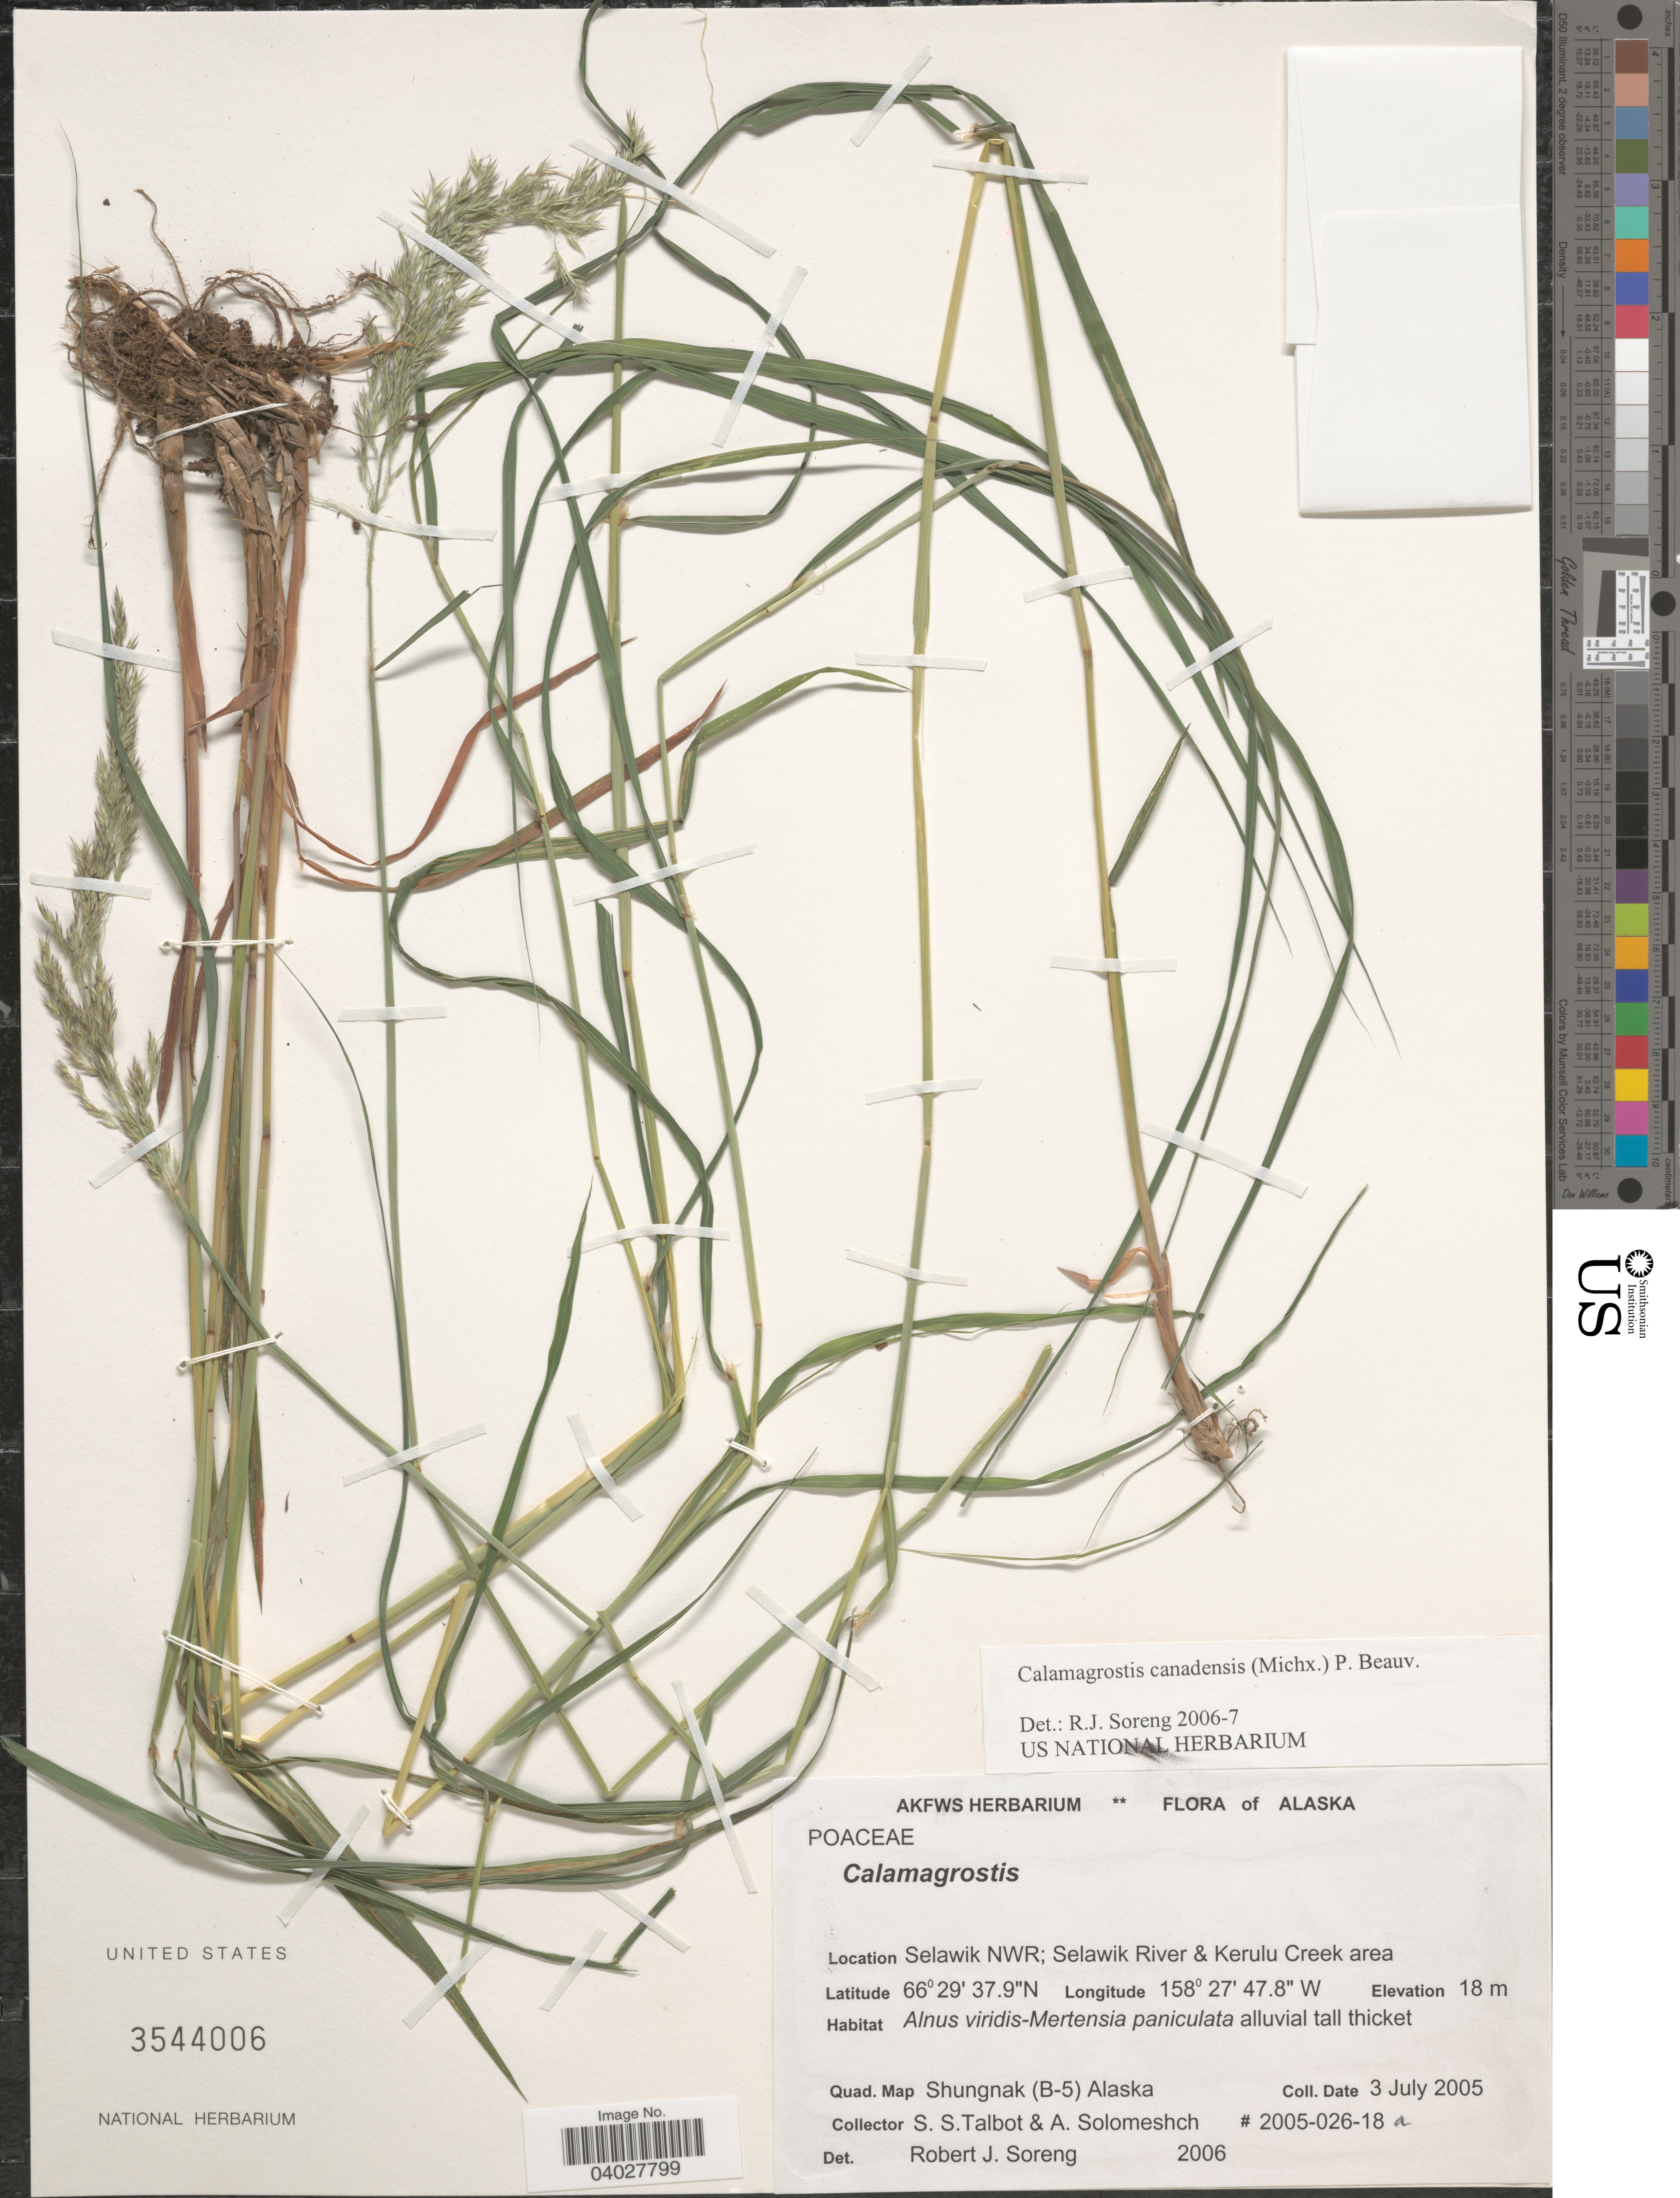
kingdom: Plantae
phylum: Tracheophyta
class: Liliopsida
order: Poales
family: Poaceae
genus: Calamagrostis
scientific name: Calamagrostis canadensis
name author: (Michx.) P. Beauv.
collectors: S. S. Talbot & A. Solomeshch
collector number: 2005-026-18a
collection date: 2005-07-03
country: United States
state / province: Alaska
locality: Selawik NWR; Selawik River & Kerulu Creek area. Quad. Map Shungnak (B-5) Alaska.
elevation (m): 18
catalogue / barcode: US 3544006